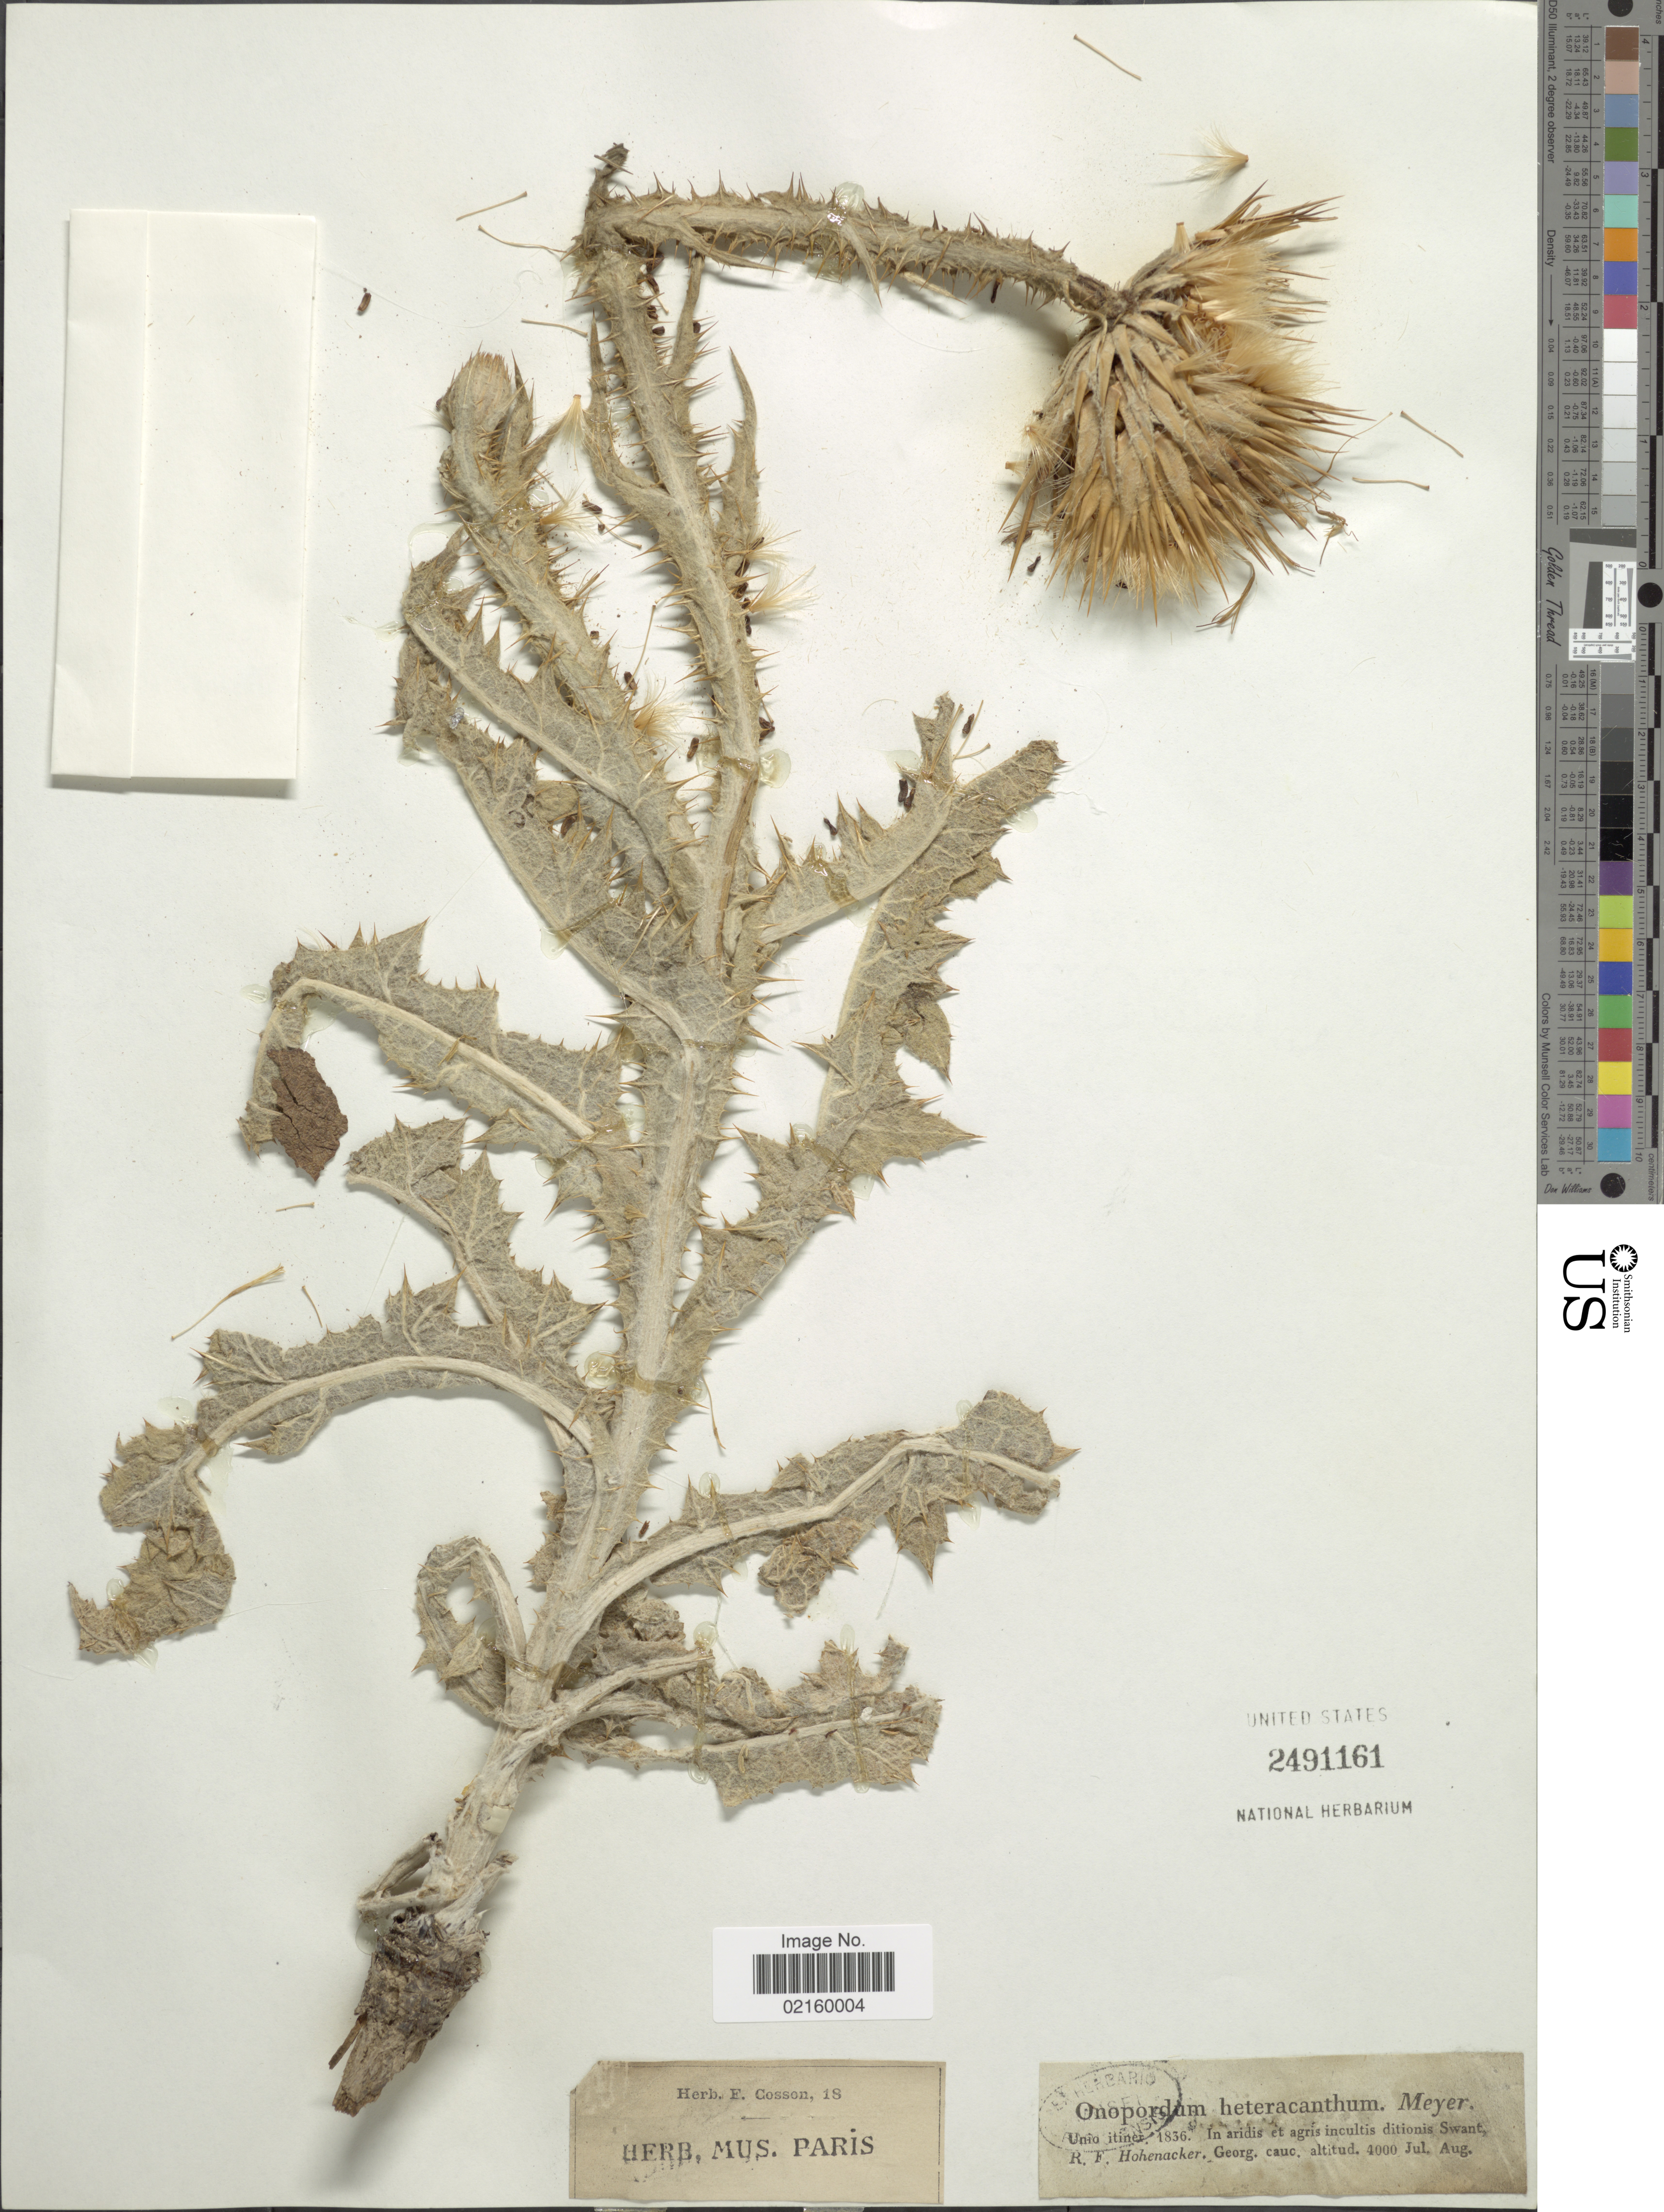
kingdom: Plantae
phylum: Tracheophyta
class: Magnoliopsida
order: Asterales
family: Asteraceae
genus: Onopordum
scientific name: Onopordum heteracanthum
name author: C.A. Mey.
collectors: R. F. Hohenacker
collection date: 1836-07/1836-08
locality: Ditiones Swant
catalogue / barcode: US 2491161